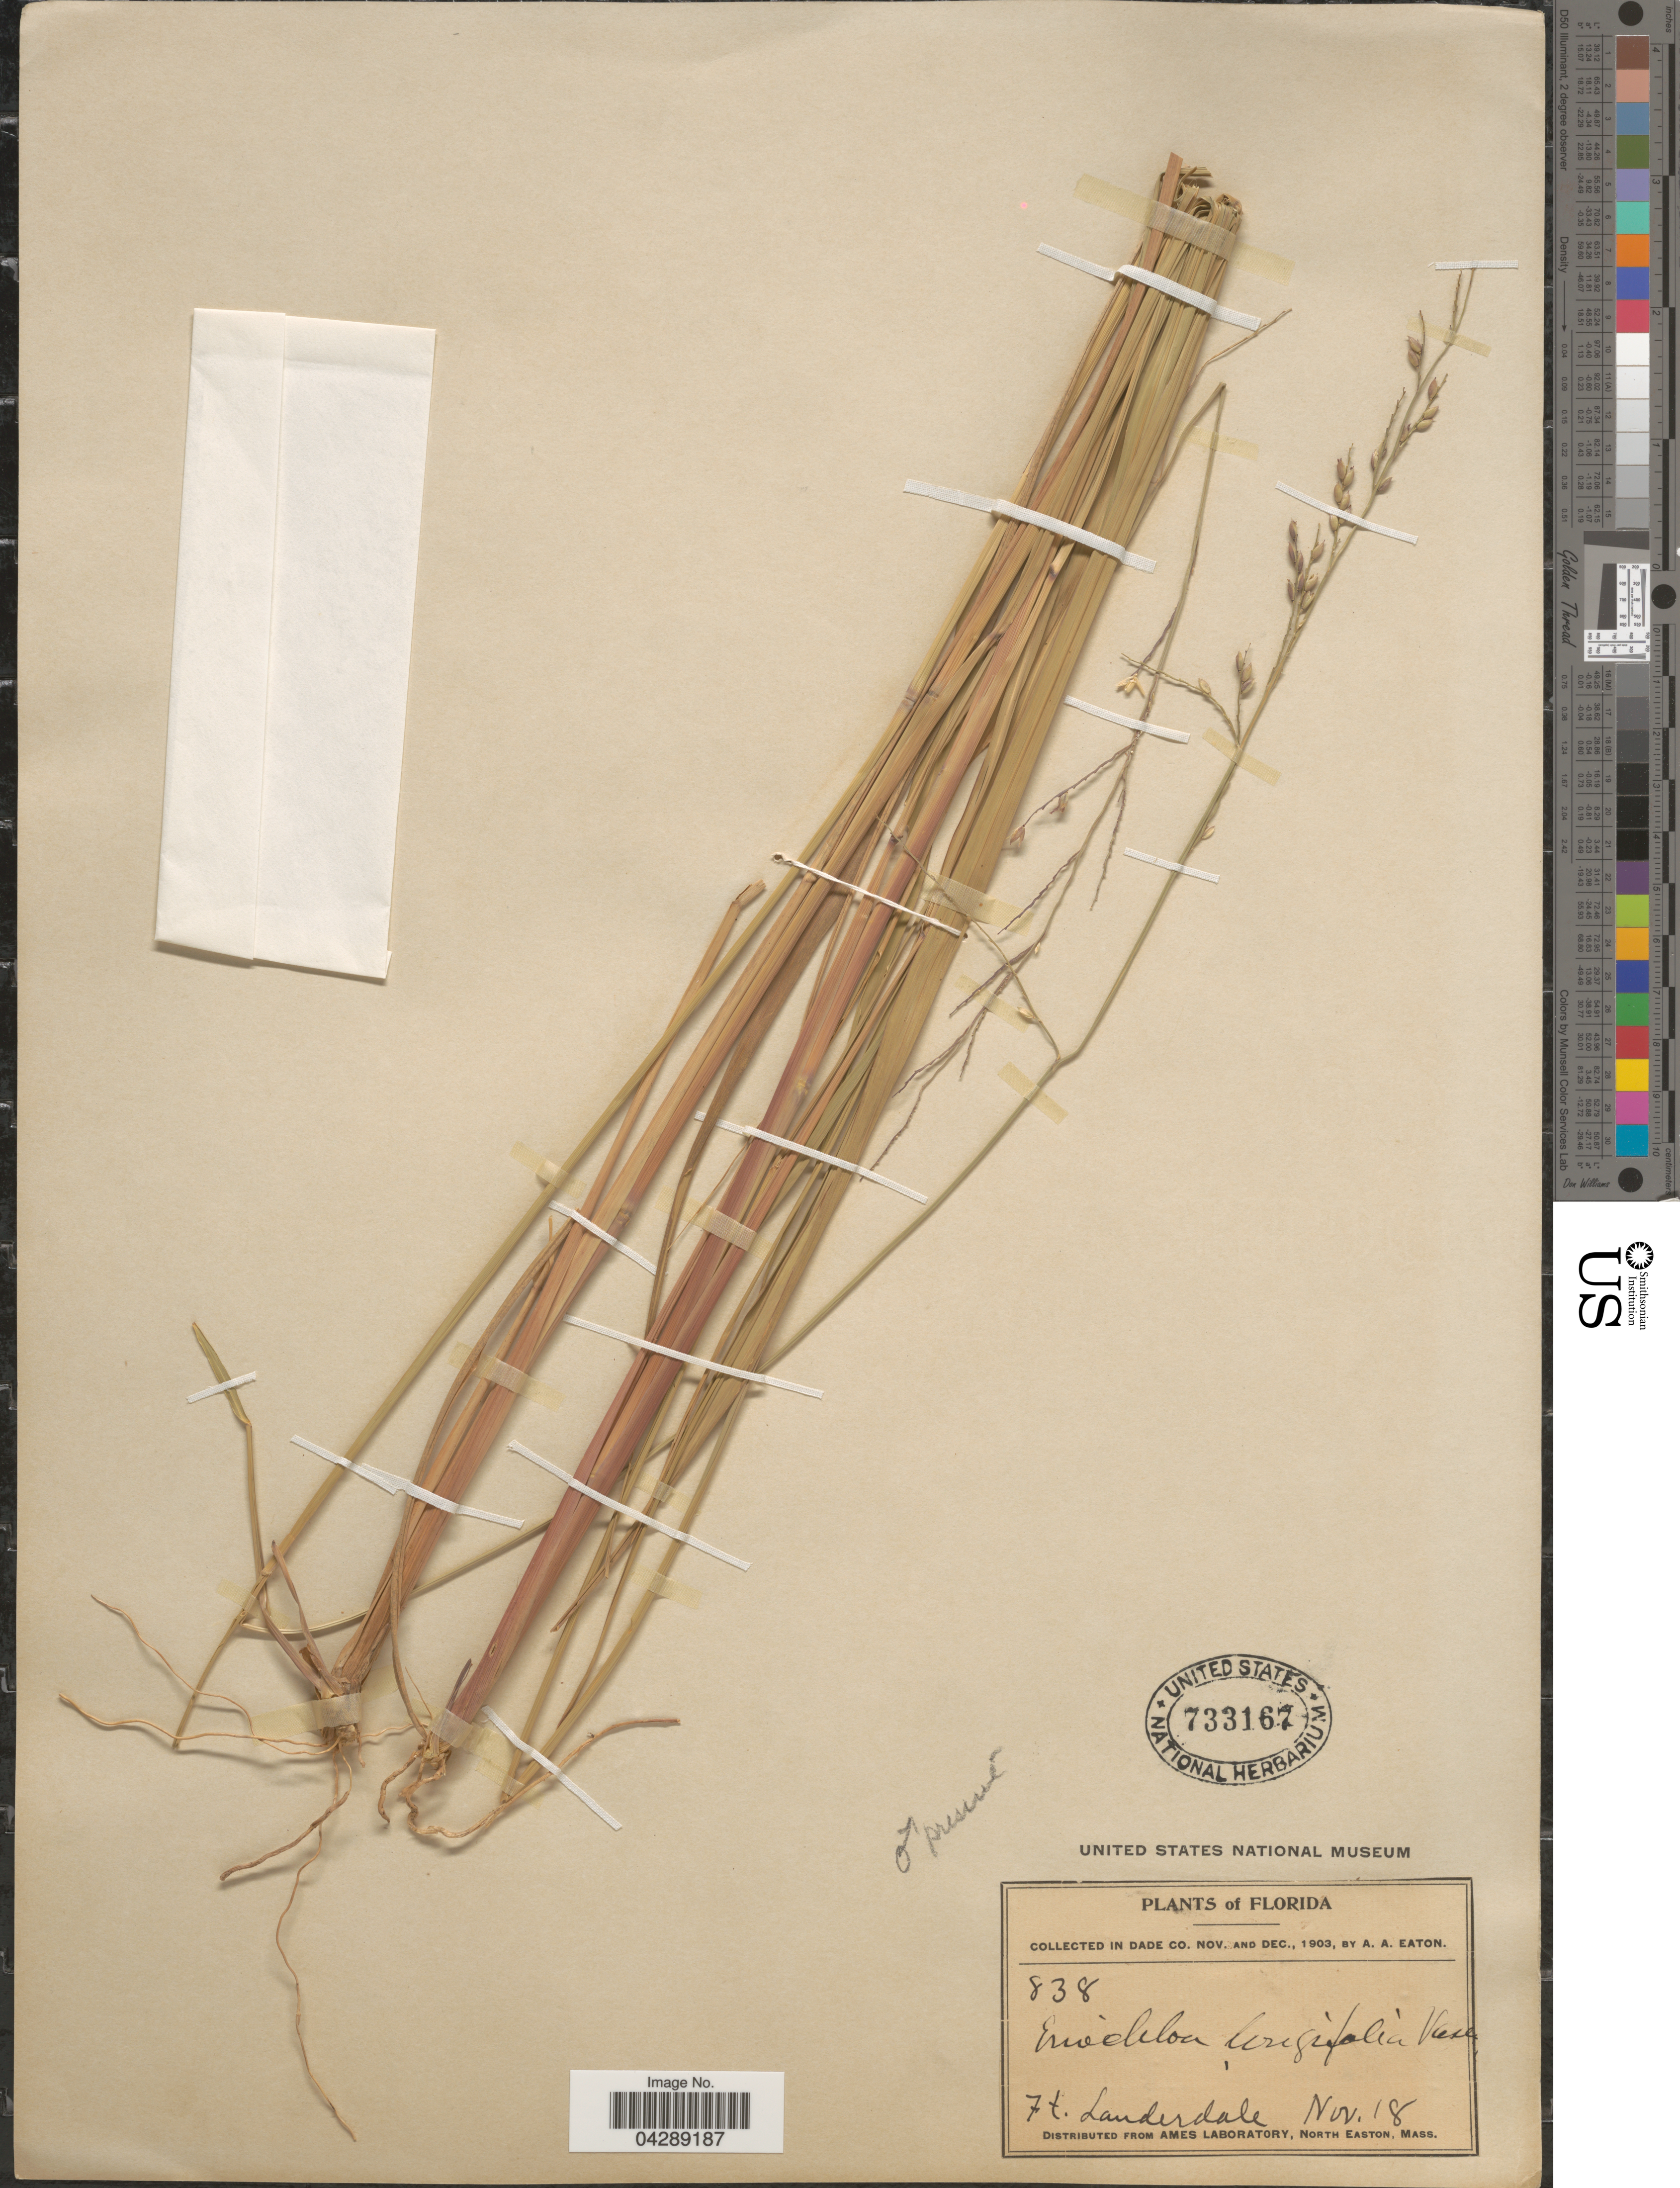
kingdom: Plantae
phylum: Tracheophyta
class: Liliopsida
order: Poales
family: Poaceae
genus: Eriochloa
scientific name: Eriochloa michauxii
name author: (Poir.) Hitchc.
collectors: A. A. Eaton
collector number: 838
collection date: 1903-11-18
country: United States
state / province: Florida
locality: In Dade Co. Ft. Lauderdale.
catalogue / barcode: US 733167